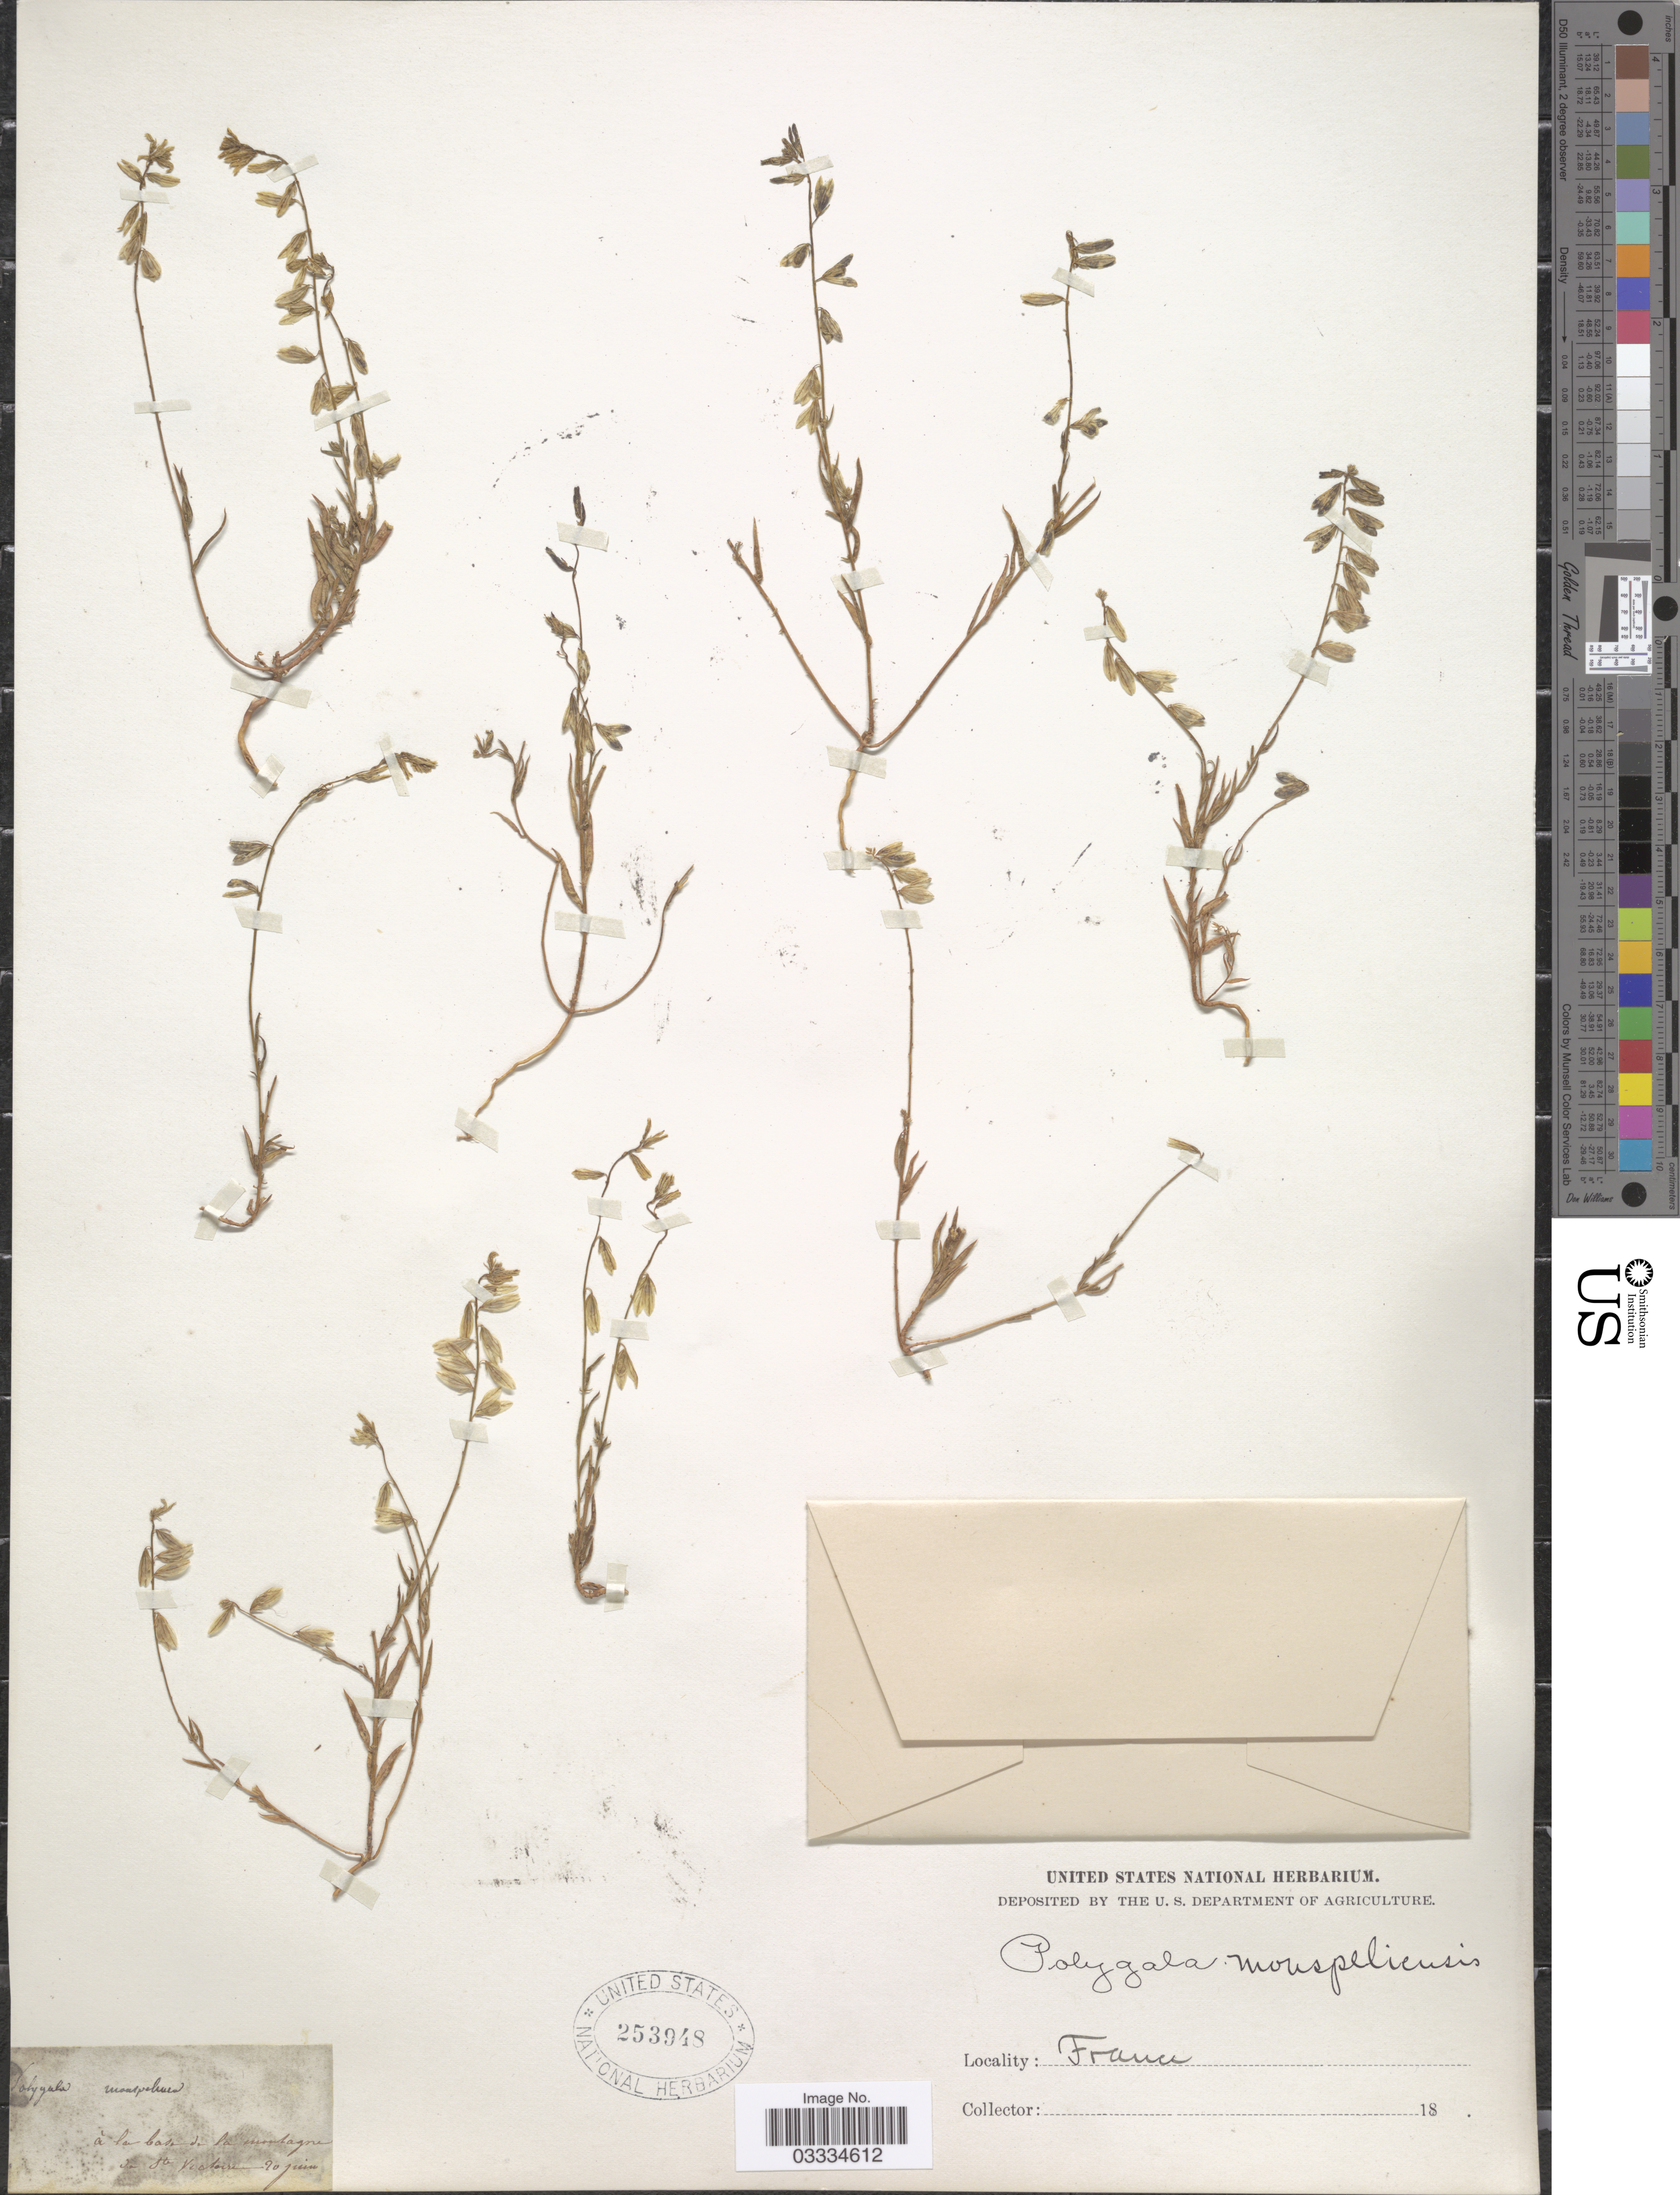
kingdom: Plantae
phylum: Tracheophyta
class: Magnoliopsida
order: Fabales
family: Polygalaceae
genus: Polygala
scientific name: Polygala monspeliaca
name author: L.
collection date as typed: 20 juin 18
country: France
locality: À la base de la montagne da Ste Victoire.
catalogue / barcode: US 253948